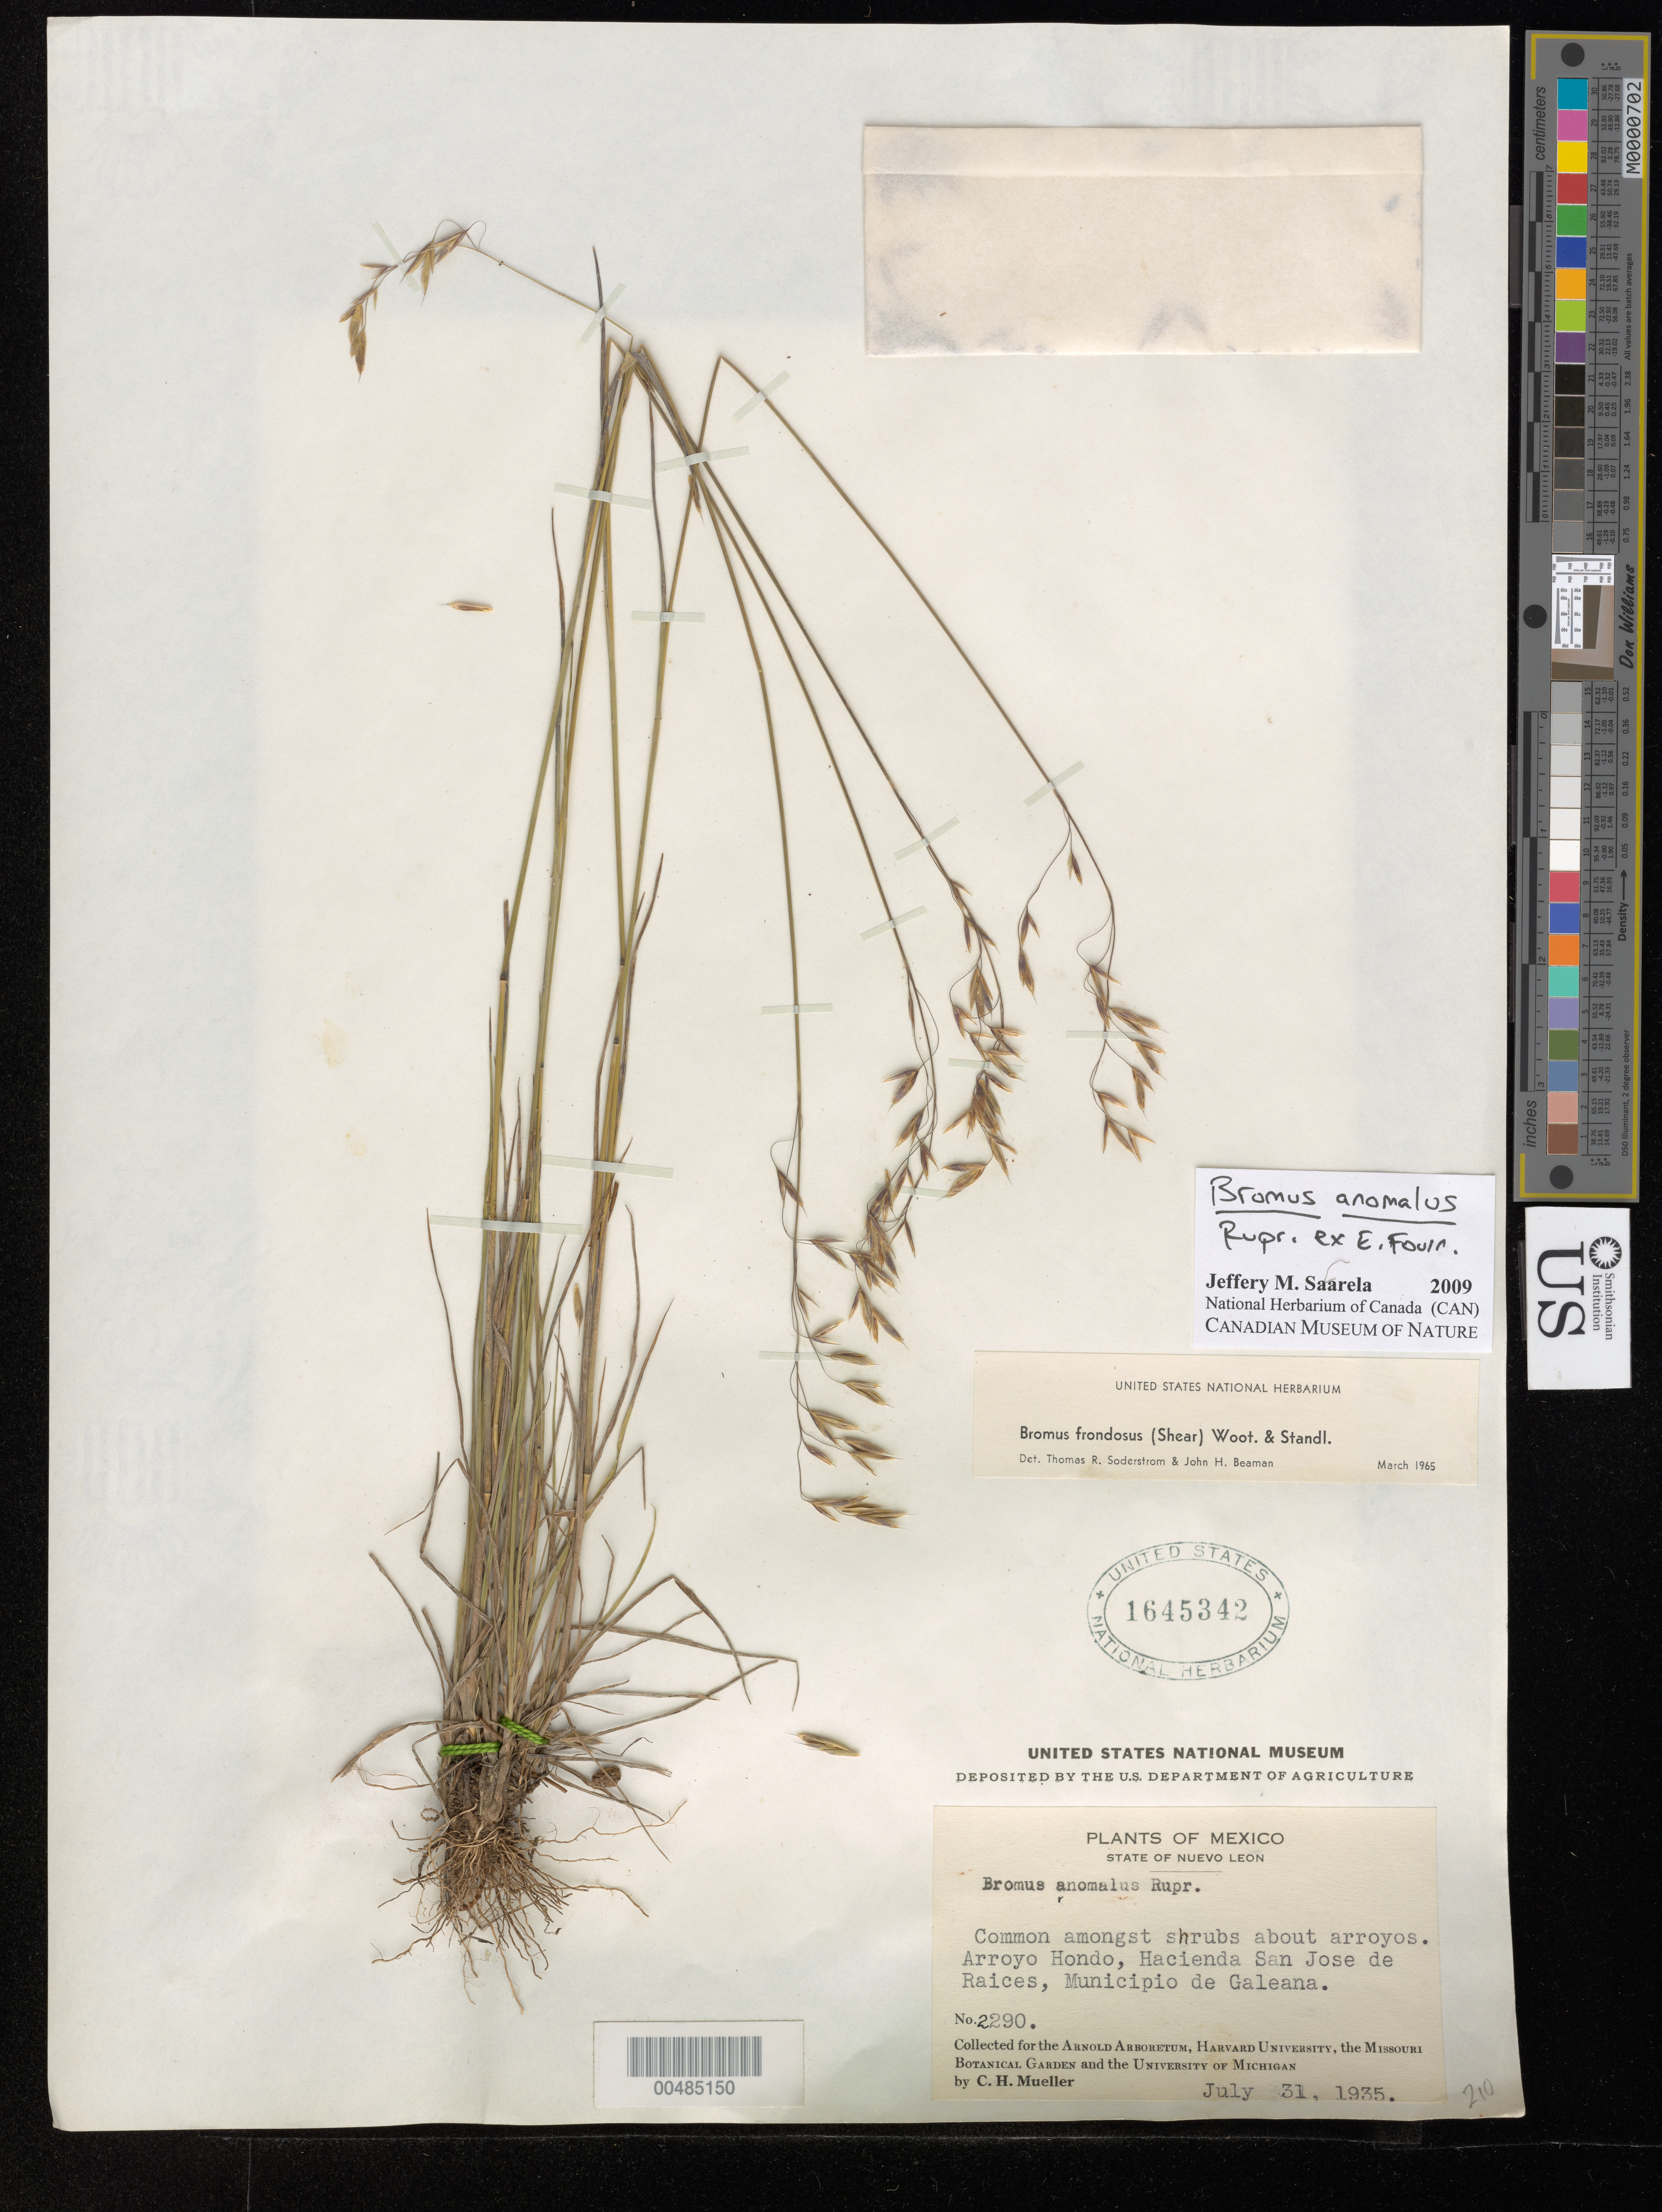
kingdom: Plantae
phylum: Tracheophyta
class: Liliopsida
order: Poales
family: Poaceae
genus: Bromus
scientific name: Bromus anomalus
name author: Rupr. ex E. Fourn.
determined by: Saarela, J. M., (CAN), Canadian Museum of Nature (CANADA)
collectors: C. H. Muller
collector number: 2290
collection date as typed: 31 Jul 1935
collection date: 1935-07-31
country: Mexico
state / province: Nuevo León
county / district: Galeana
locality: Arroyo Hondo, Hacienda San Jose de Raices.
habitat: Common amongst shrubs about arroyos.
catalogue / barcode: US 1645342